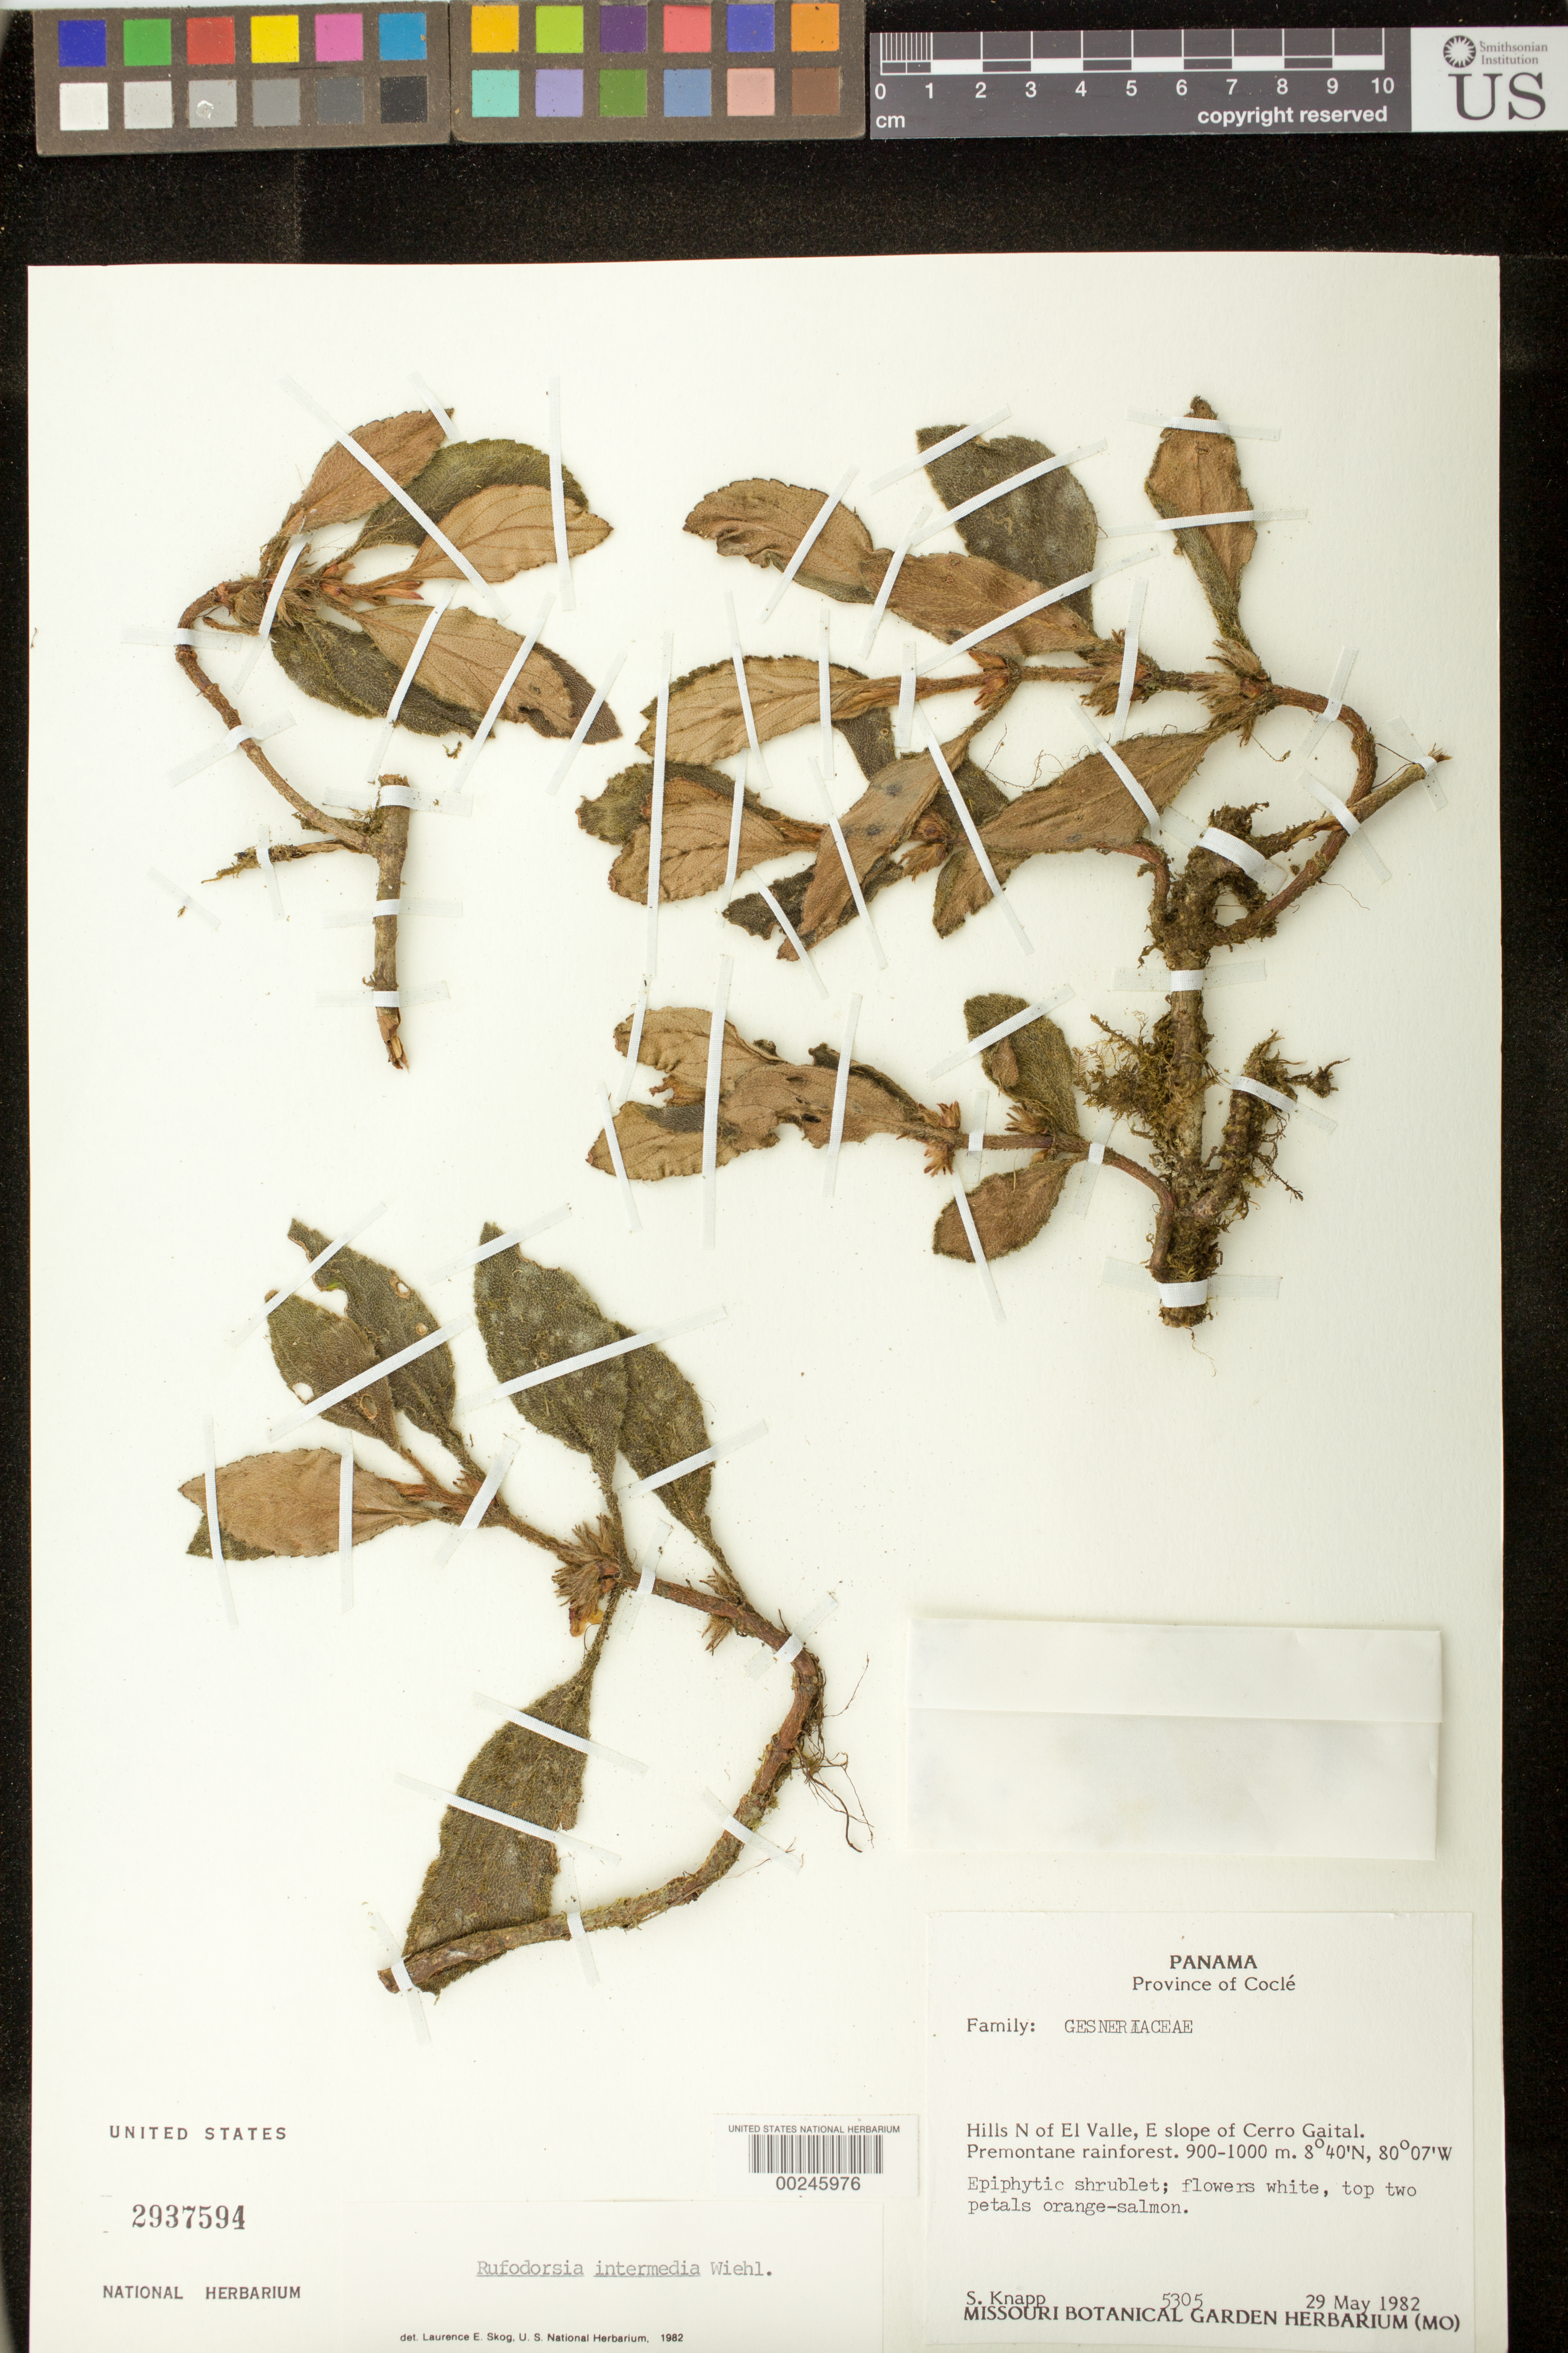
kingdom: Plantae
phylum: Tracheophyta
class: Magnoliopsida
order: Lamiales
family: Gesneriaceae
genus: Rufodorsia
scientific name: Rufodorsia intermedia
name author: Wiehler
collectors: S. Knapp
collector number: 5305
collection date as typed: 29 May 1982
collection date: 1982-05-29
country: Panama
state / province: Coclé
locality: Hills of El Valle, E slope of Cerro Gaital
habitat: Premontane rainforest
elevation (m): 900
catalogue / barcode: US 2937594